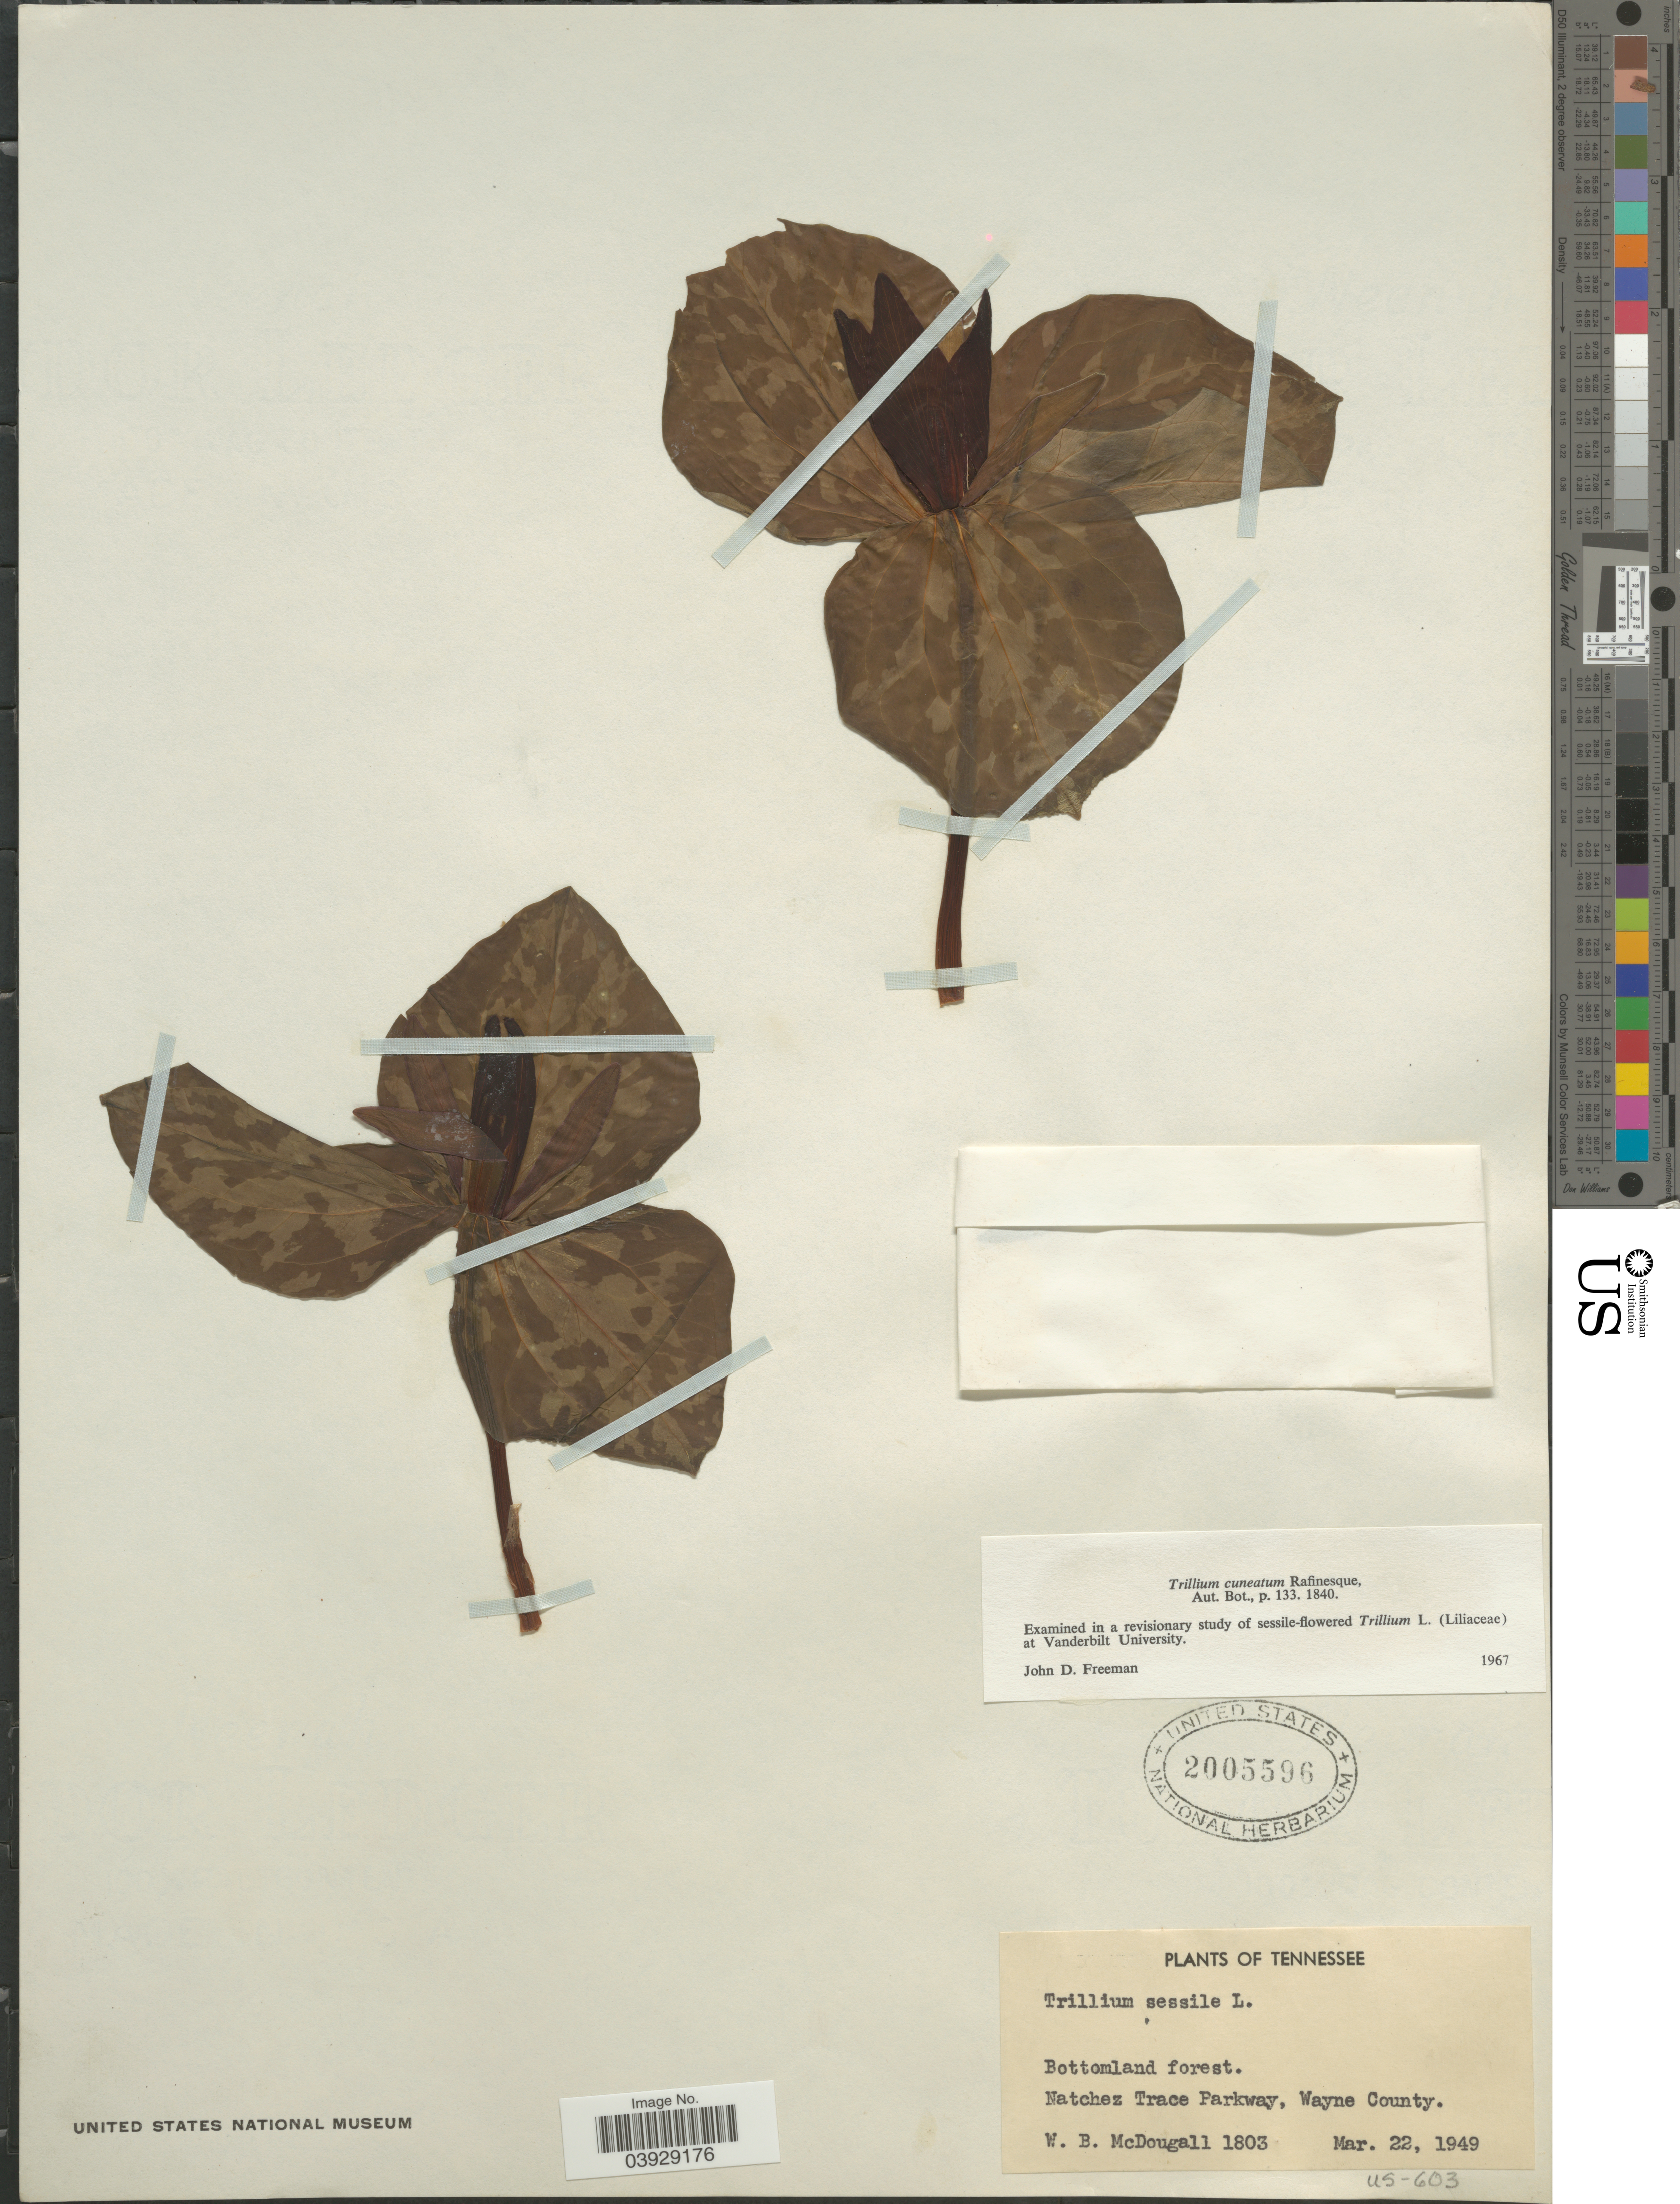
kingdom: Plantae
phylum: Tracheophyta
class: Liliopsida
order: Liliales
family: Melanthiaceae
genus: Trillium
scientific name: Trillium cuneatum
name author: Raf.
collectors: W. B. McDougall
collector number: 1803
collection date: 1949-03-22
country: United States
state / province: Tennessee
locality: Bottomland forest. Natchez Trace Parkway, Wayne County.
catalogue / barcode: US 2005596